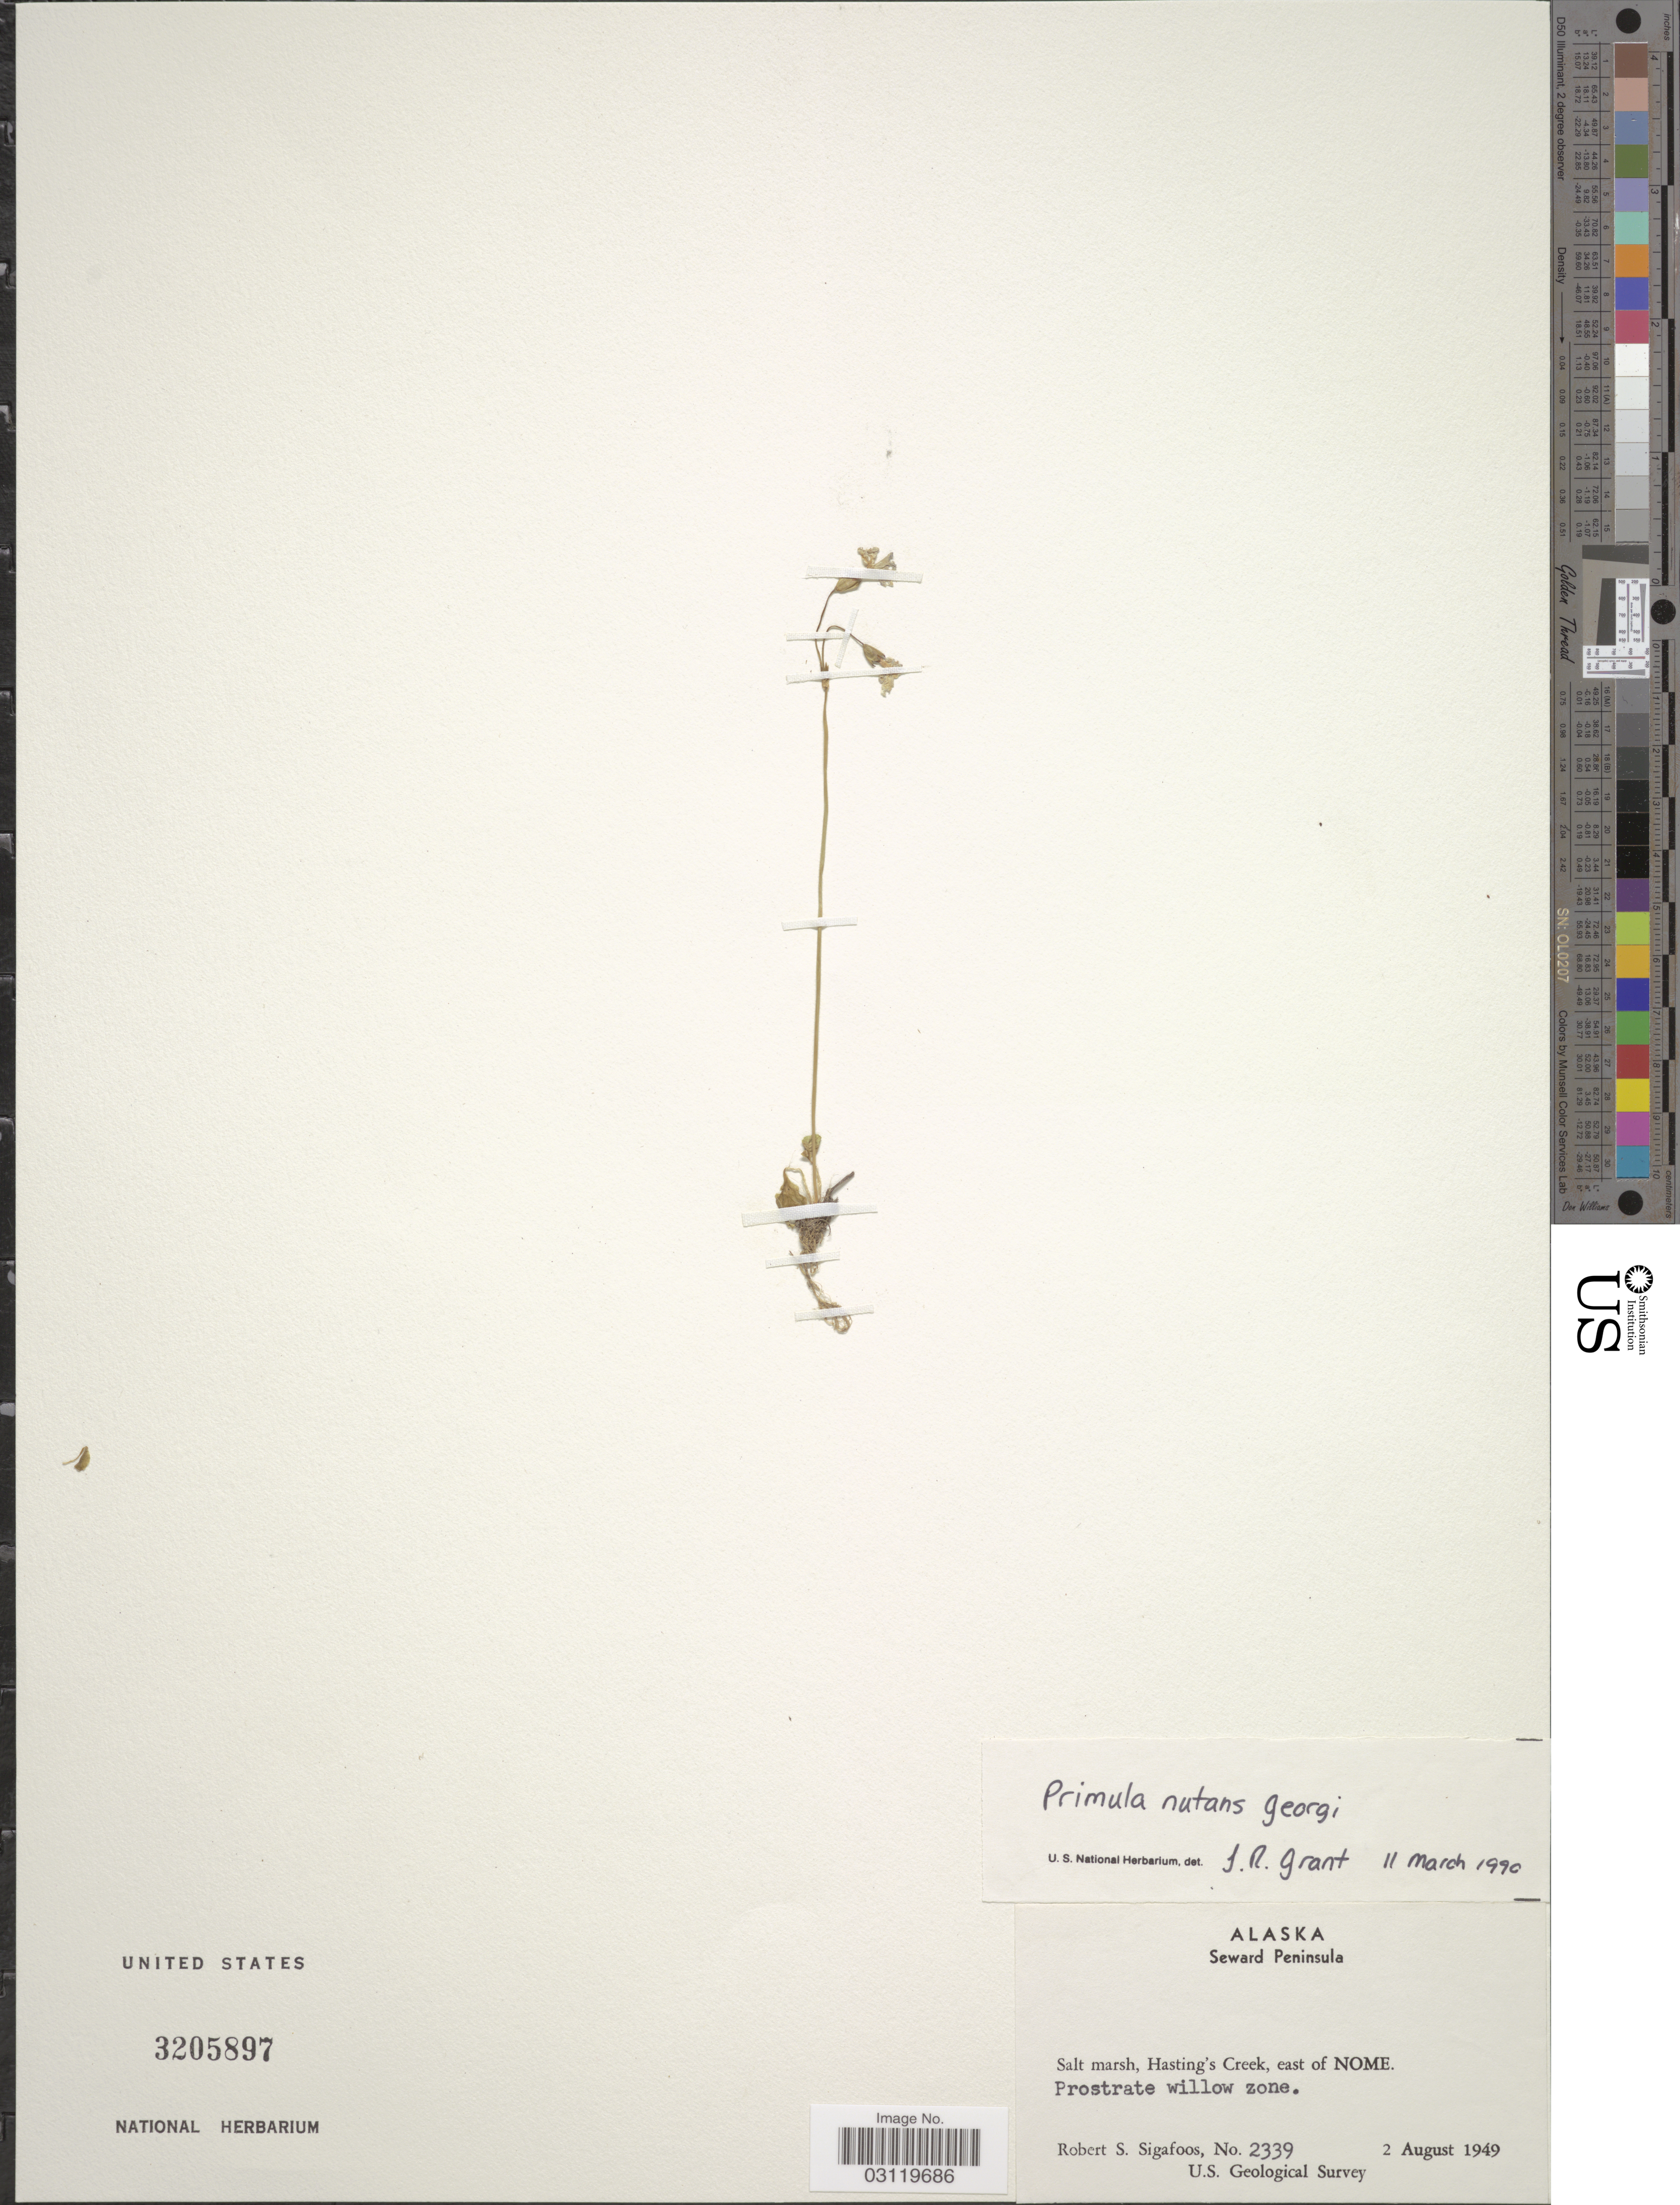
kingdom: Plantae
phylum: Tracheophyta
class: Magnoliopsida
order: Ericales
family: Primulaceae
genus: Primula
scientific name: Primula nutans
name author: Georgi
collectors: R. Sigafoos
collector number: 2339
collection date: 1949-08-02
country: United States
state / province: Alaska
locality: Seward Peninsula, Salt marsh, Hasting's Creek, east of Nome. Prostrate willow zone.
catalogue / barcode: US 3205897